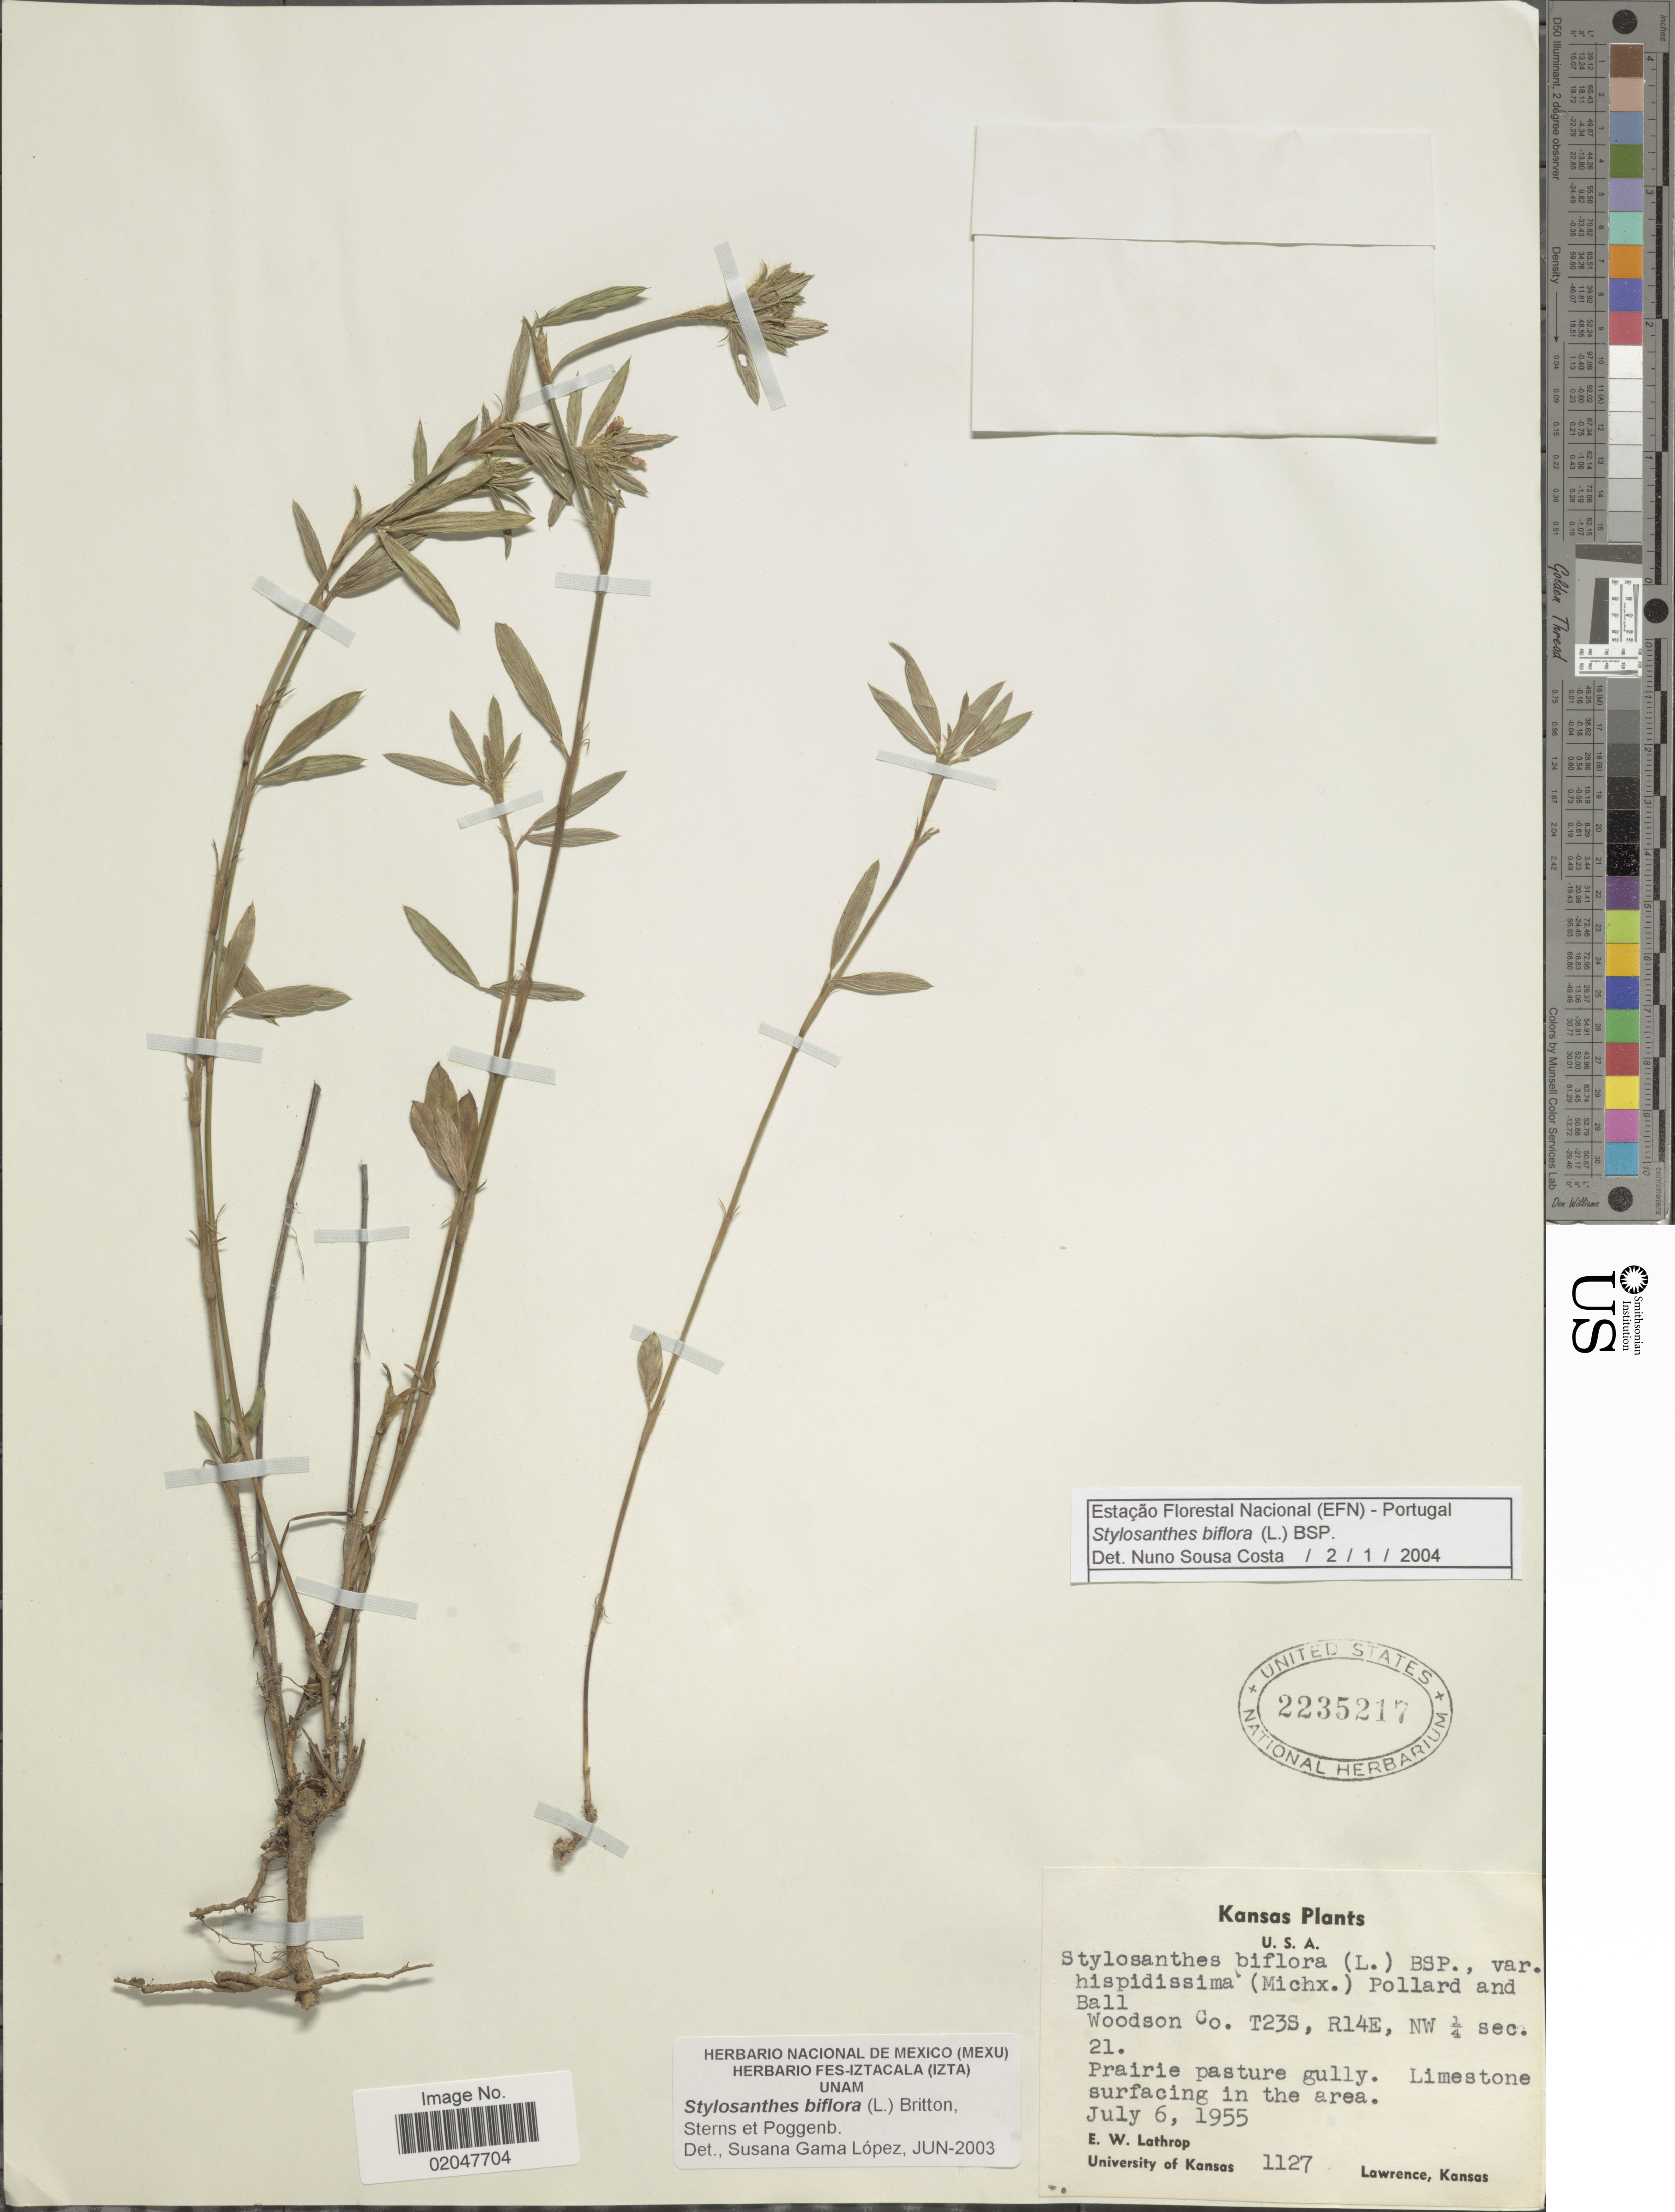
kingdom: Plantae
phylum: Tracheophyta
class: Magnoliopsida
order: Fabales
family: Fabaceae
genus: Stylosanthes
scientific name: Stylosanthes biflora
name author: (L.) Britton et al.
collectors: E. W. Lathrop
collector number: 1127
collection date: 1955-07-06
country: United States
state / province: Kansas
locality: U.S.A., Woodson Co., T23S, R14E, NW 1/4 Sec 21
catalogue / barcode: US 2235217